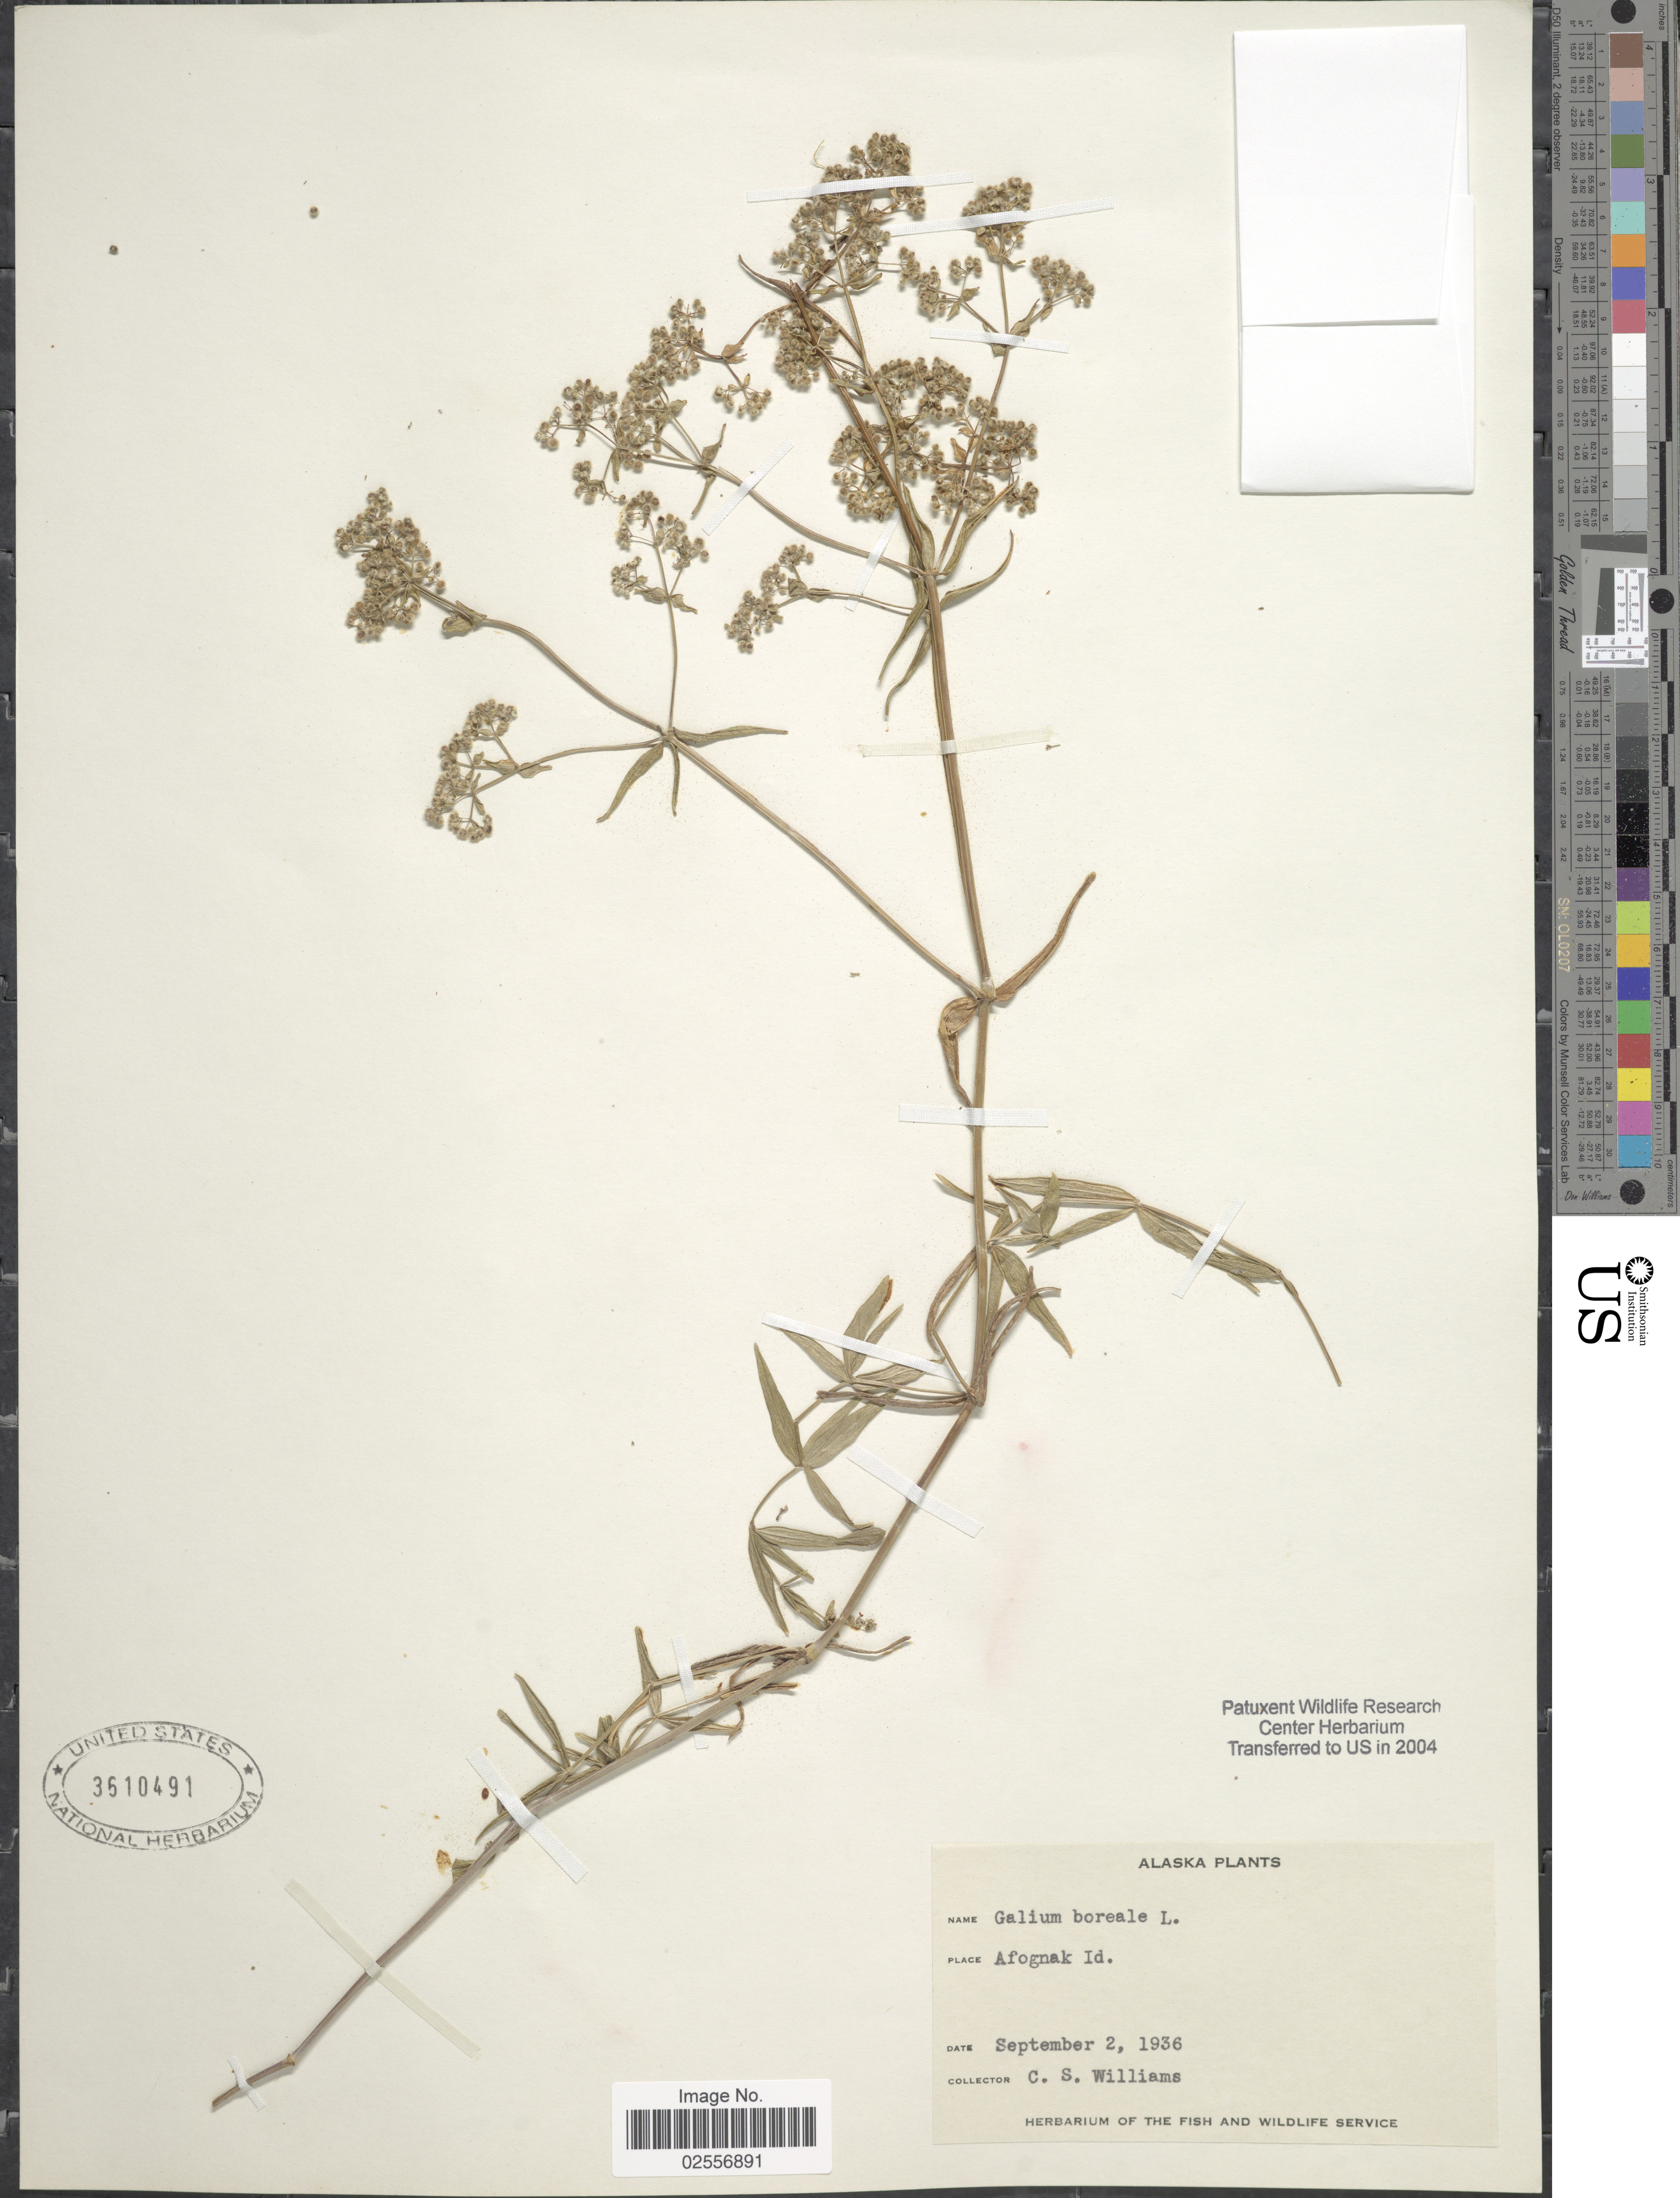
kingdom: Plantae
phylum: Tracheophyta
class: Magnoliopsida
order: Gentianales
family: Rubiaceae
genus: Galium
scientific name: Galium boreale L.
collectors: C. Williams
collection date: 1936-09-02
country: United States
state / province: Alaska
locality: Afognak Id.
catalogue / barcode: US 3610491